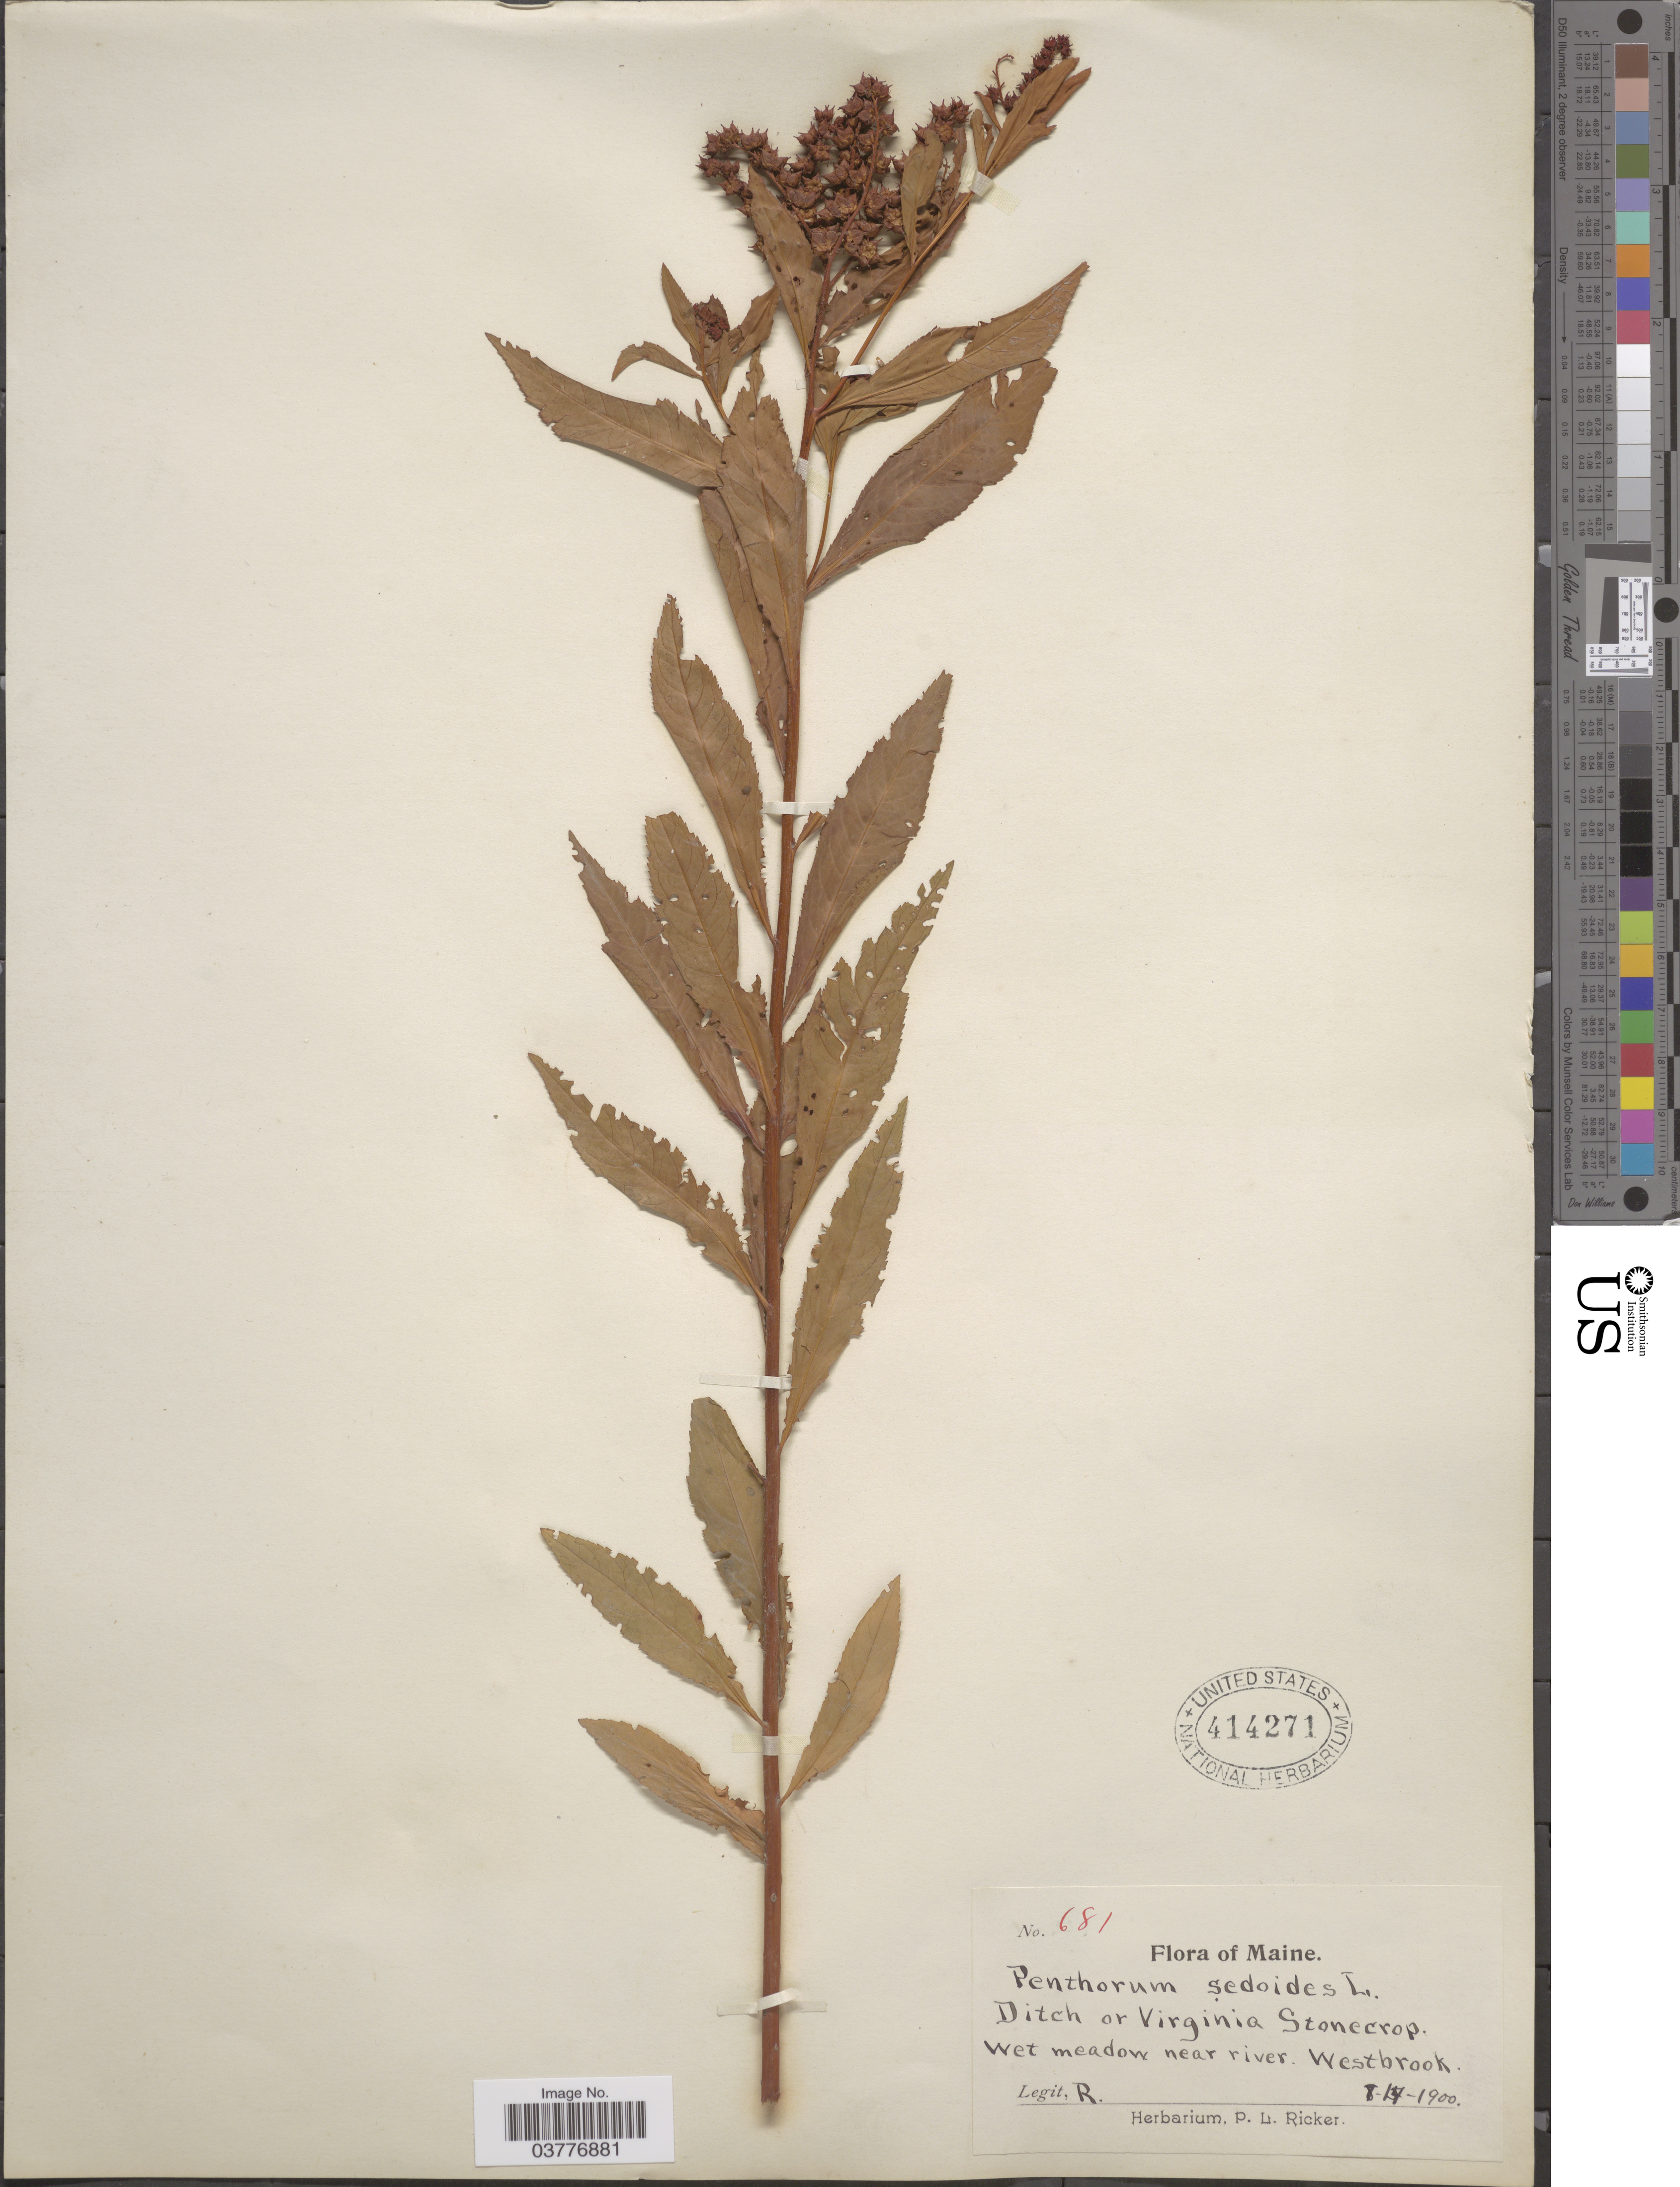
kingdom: Plantae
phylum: Tracheophyta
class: Magnoliopsida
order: Saxifragales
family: Penthoraceae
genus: Penthorum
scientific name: Penthorum sedoides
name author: L.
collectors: P. Ricker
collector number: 681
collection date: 1900-08-04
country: United States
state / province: Maine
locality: Ditch on Virginia Stonecrop. Wet meadow near river. Westbrook.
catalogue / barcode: US 414271